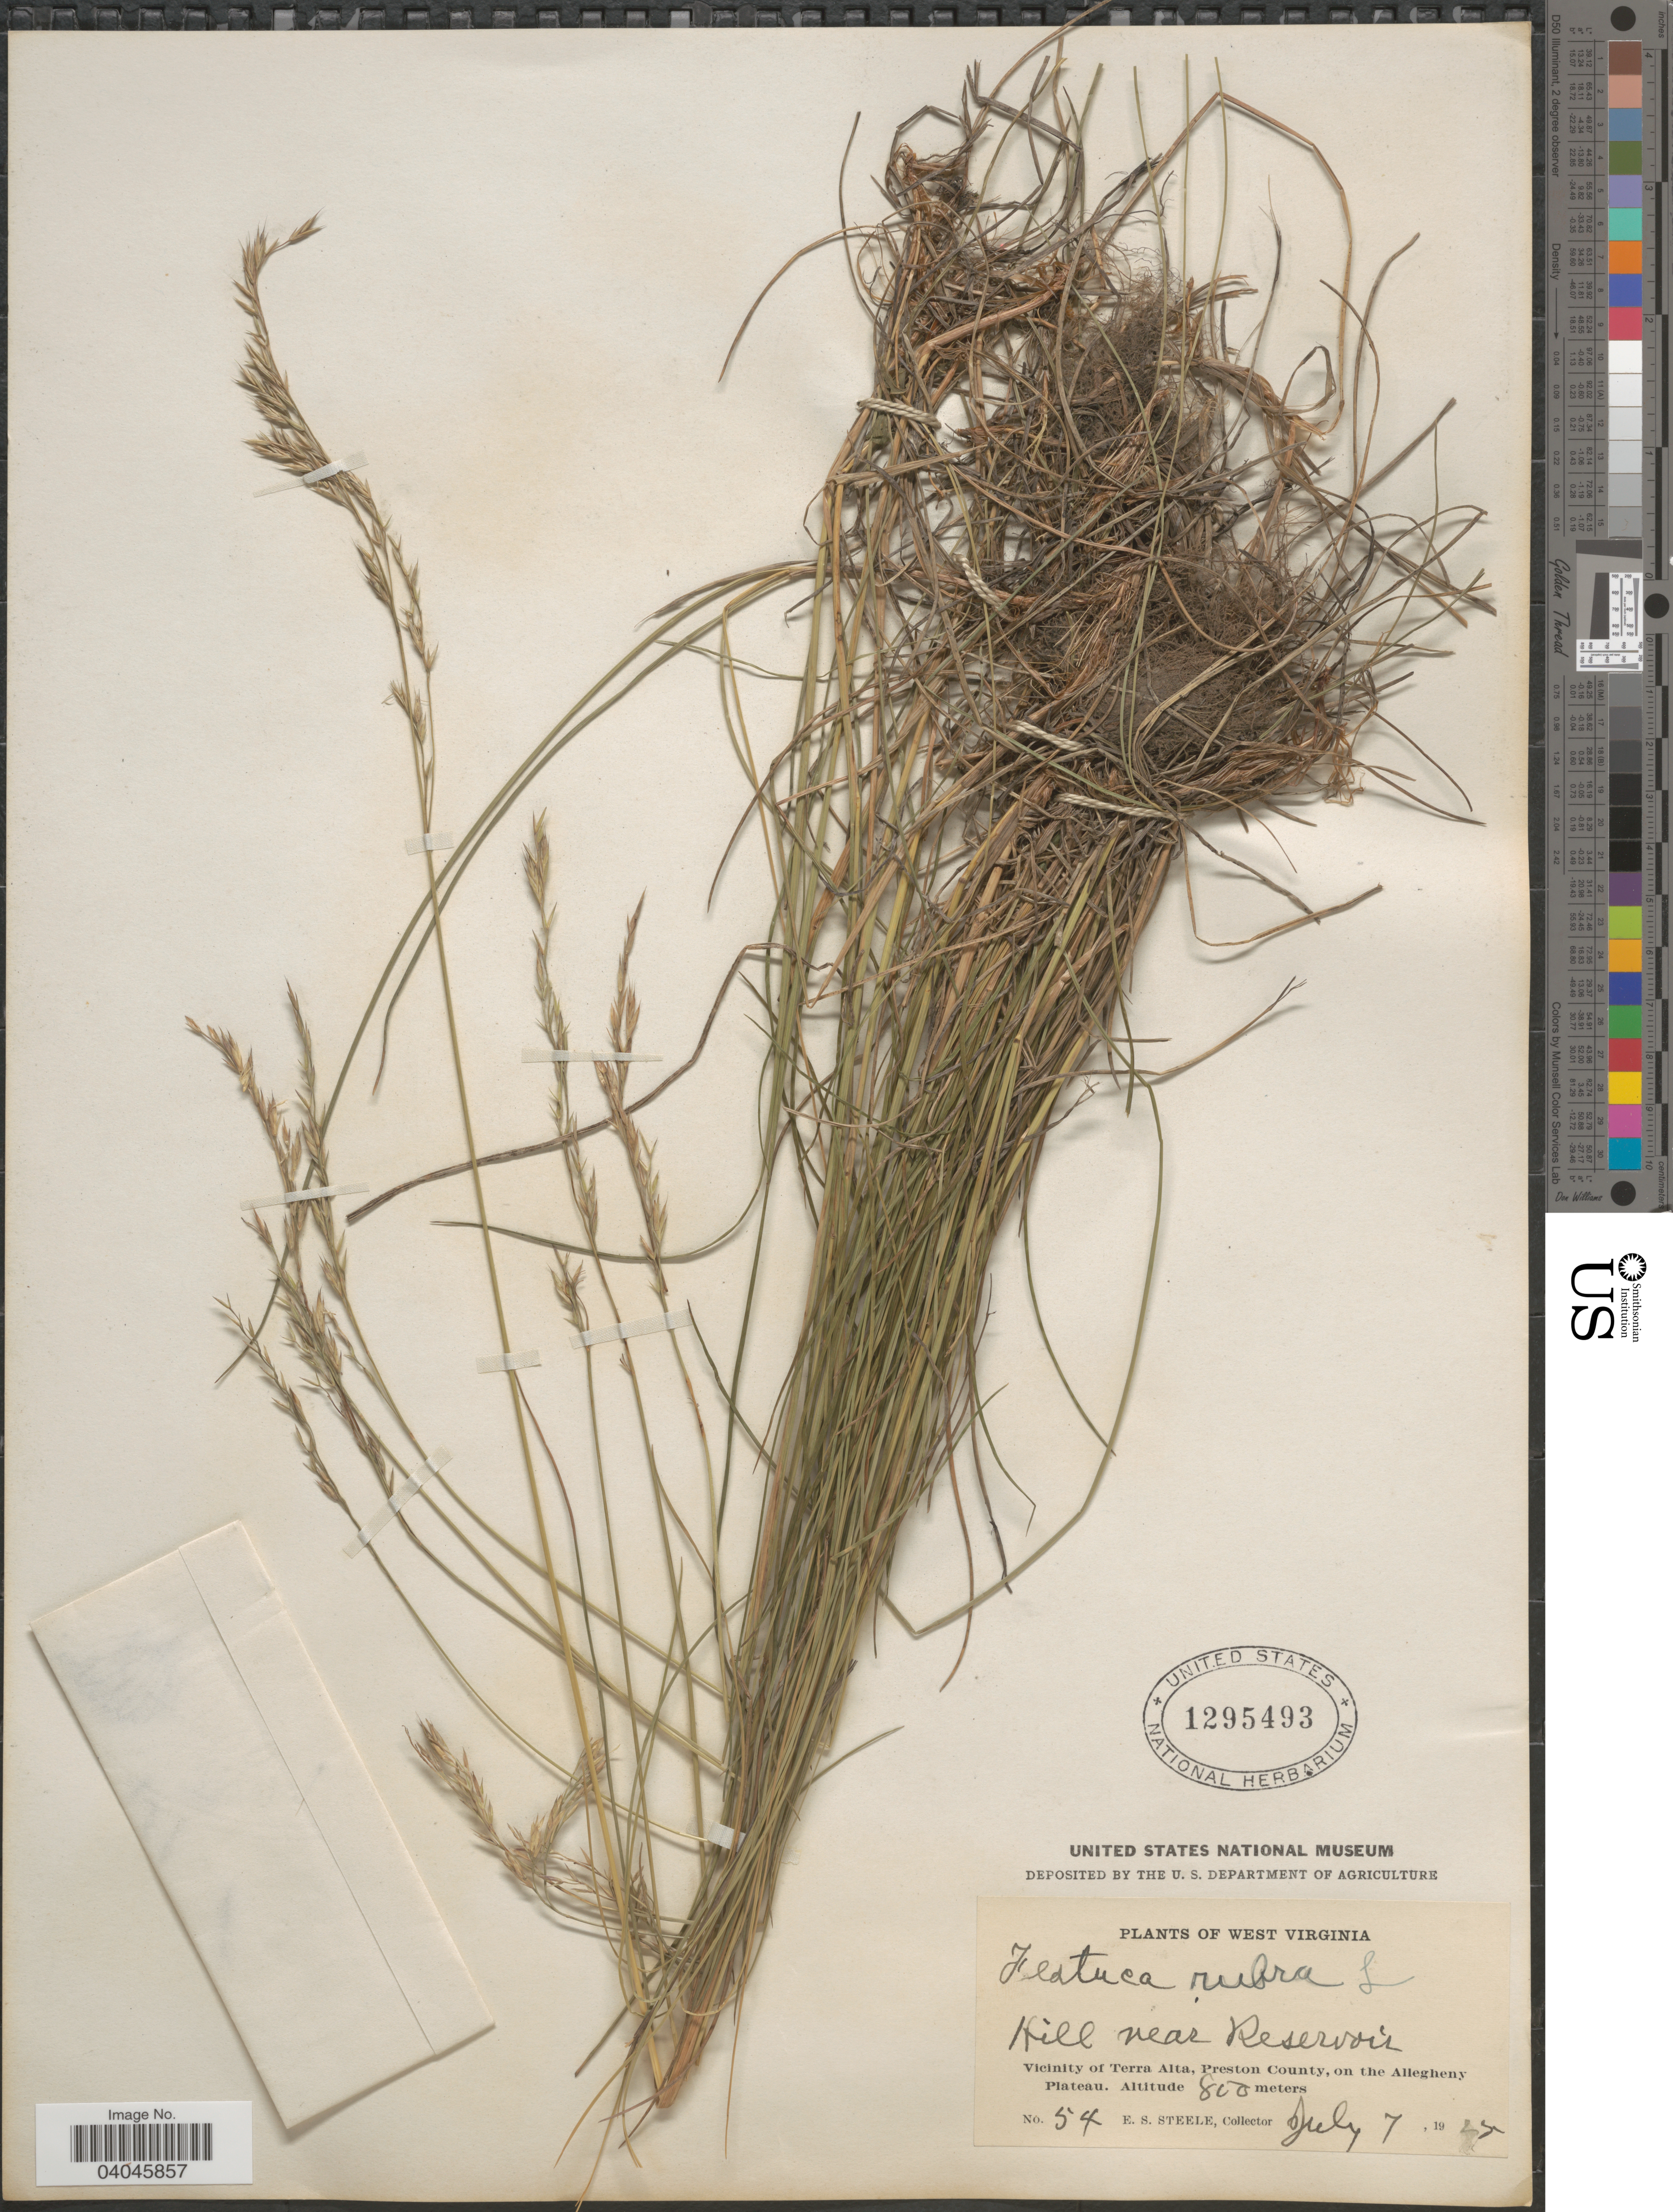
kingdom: Plantae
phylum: Tracheophyta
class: Liliopsida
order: Poales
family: Poaceae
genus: Festuca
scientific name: Festuca rubra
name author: L.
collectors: E. Steele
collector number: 54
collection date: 1925-07-07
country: United States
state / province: West Virginia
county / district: Preston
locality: Hill near Reservoir. Vicinity of Terra Alta, Preston County, on the Allegheny Plateau.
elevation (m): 800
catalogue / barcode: US 1295493